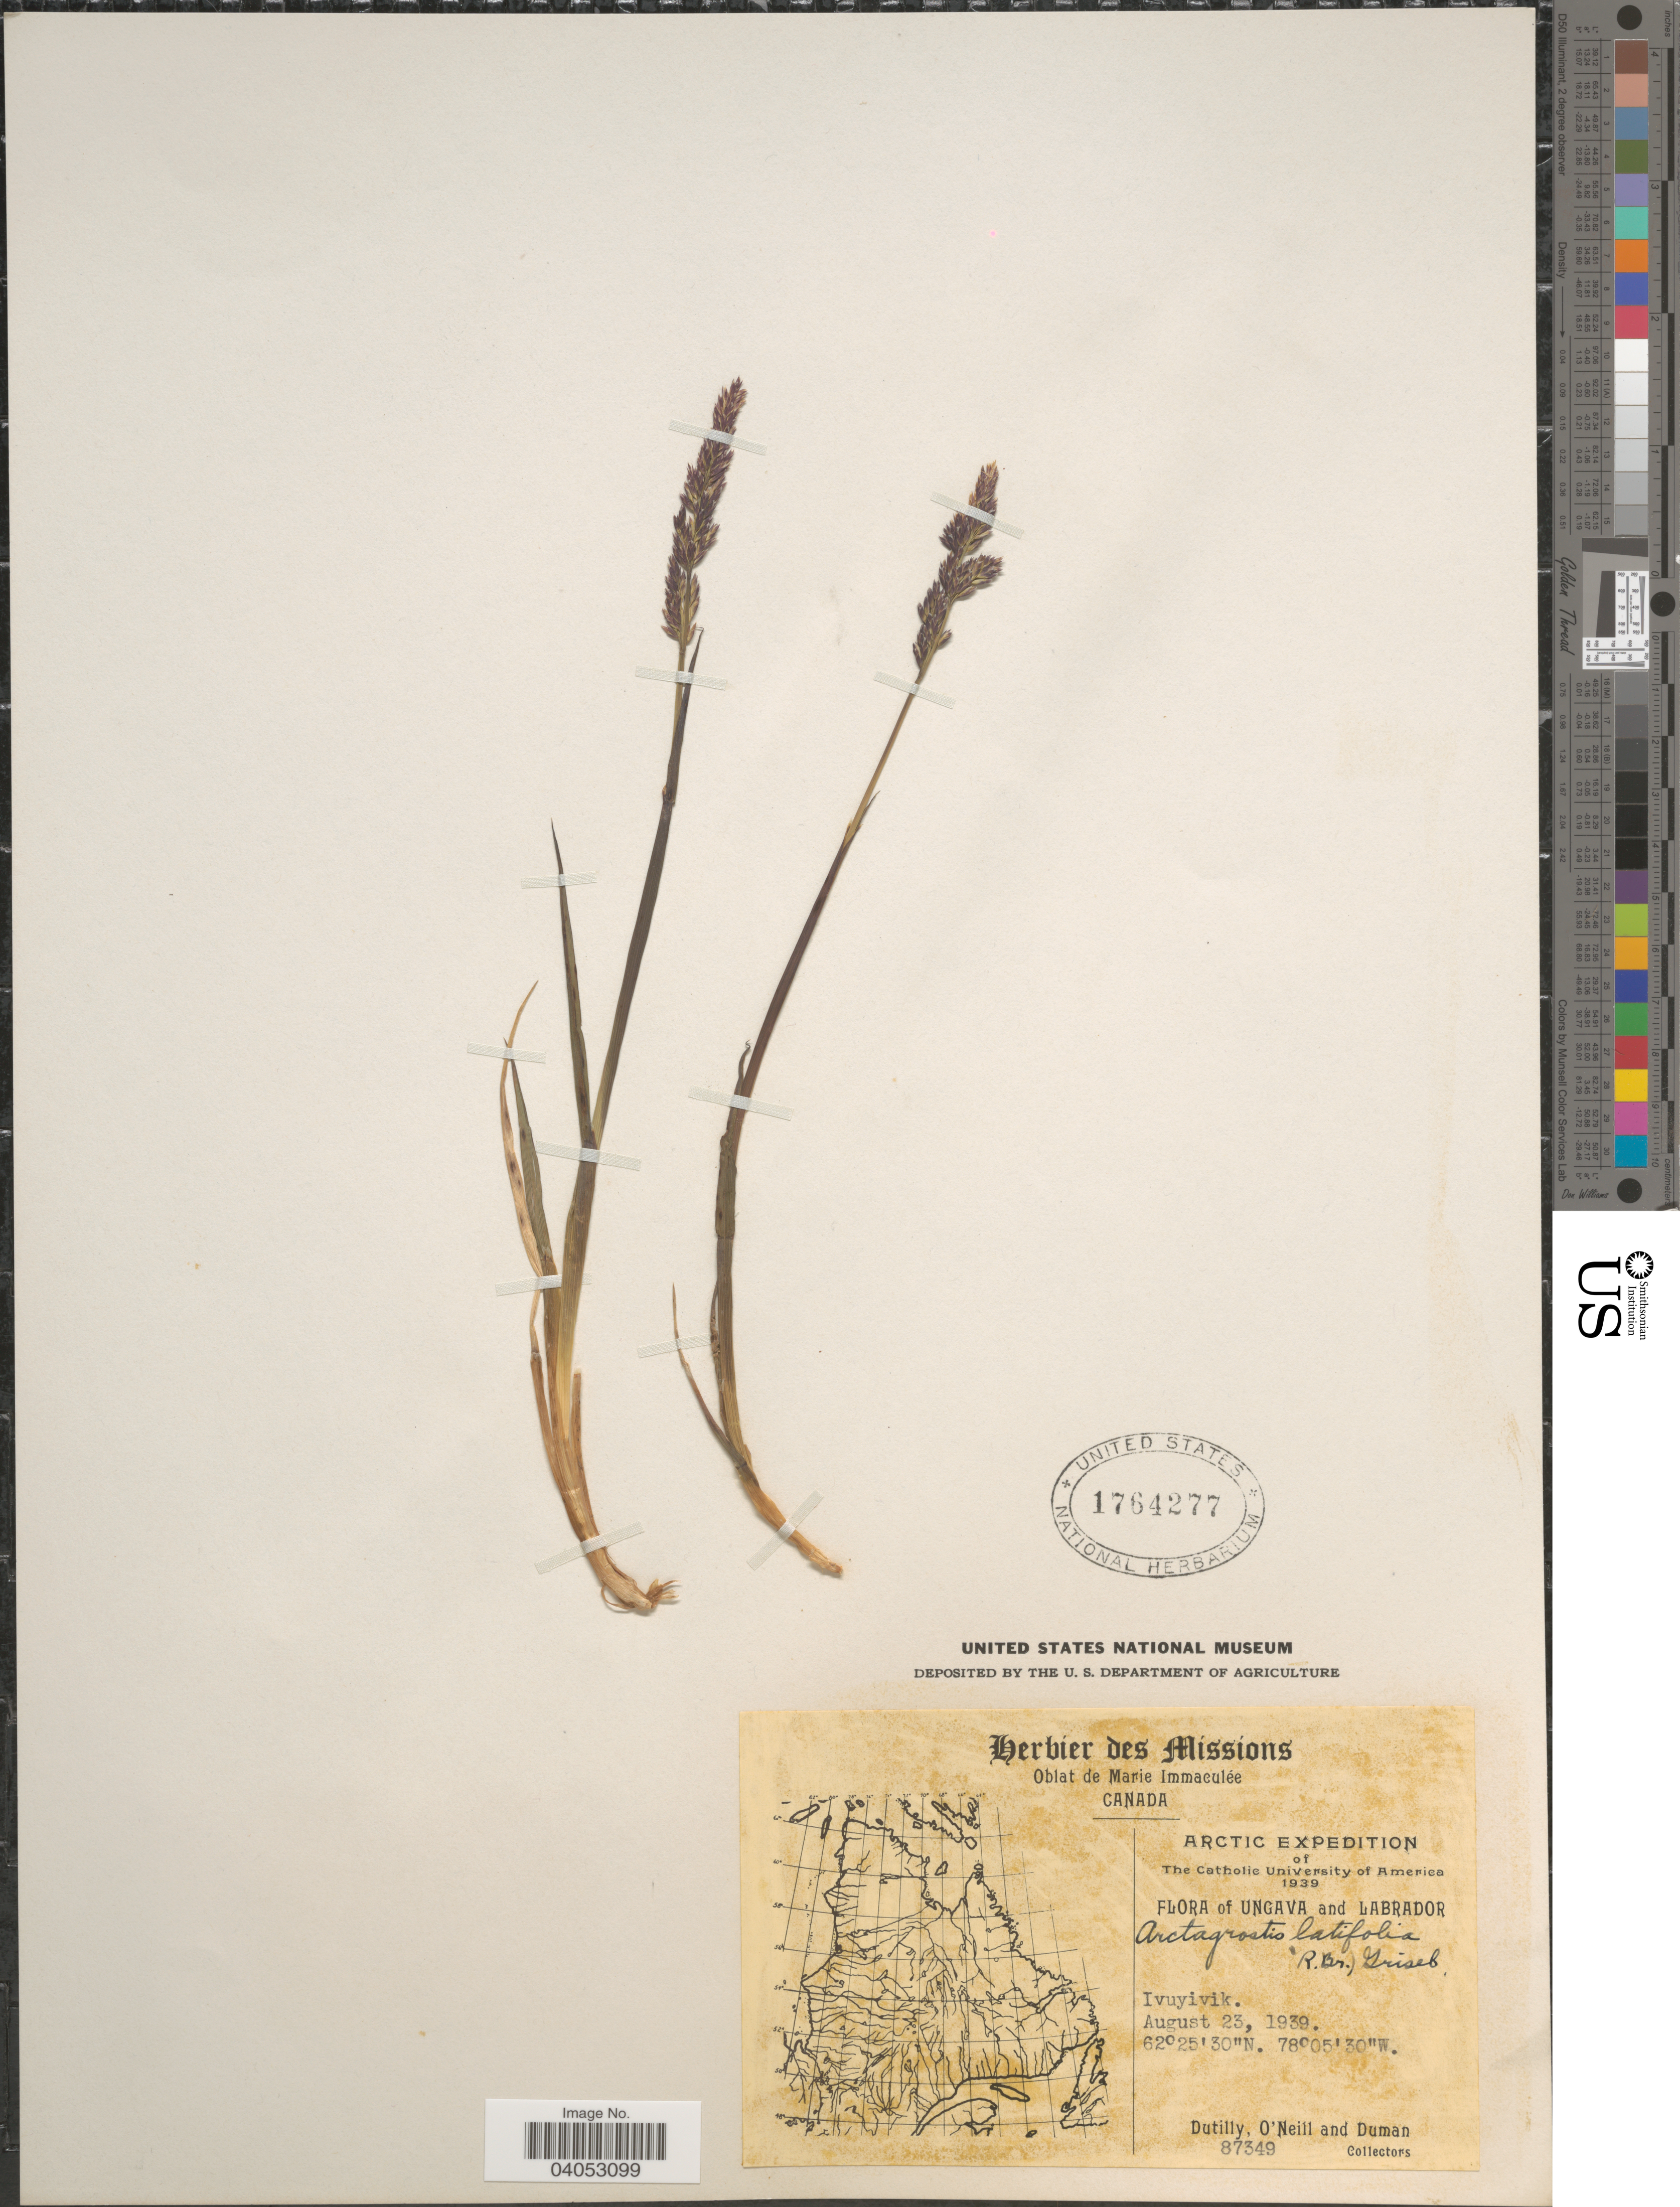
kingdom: Plantae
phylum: Tracheophyta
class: Liliopsida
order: Poales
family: Poaceae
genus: Arctagrostis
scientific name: Arctagrostis latifolia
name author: (R. Br.) Griseb.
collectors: -. Dutilly, -. O'Neill & -. Duman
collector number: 87349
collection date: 1939-08-23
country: Canada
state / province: Newfoundland and Labrador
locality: Ungava and Labrador. Ivuyivik.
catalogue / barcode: US 1764277